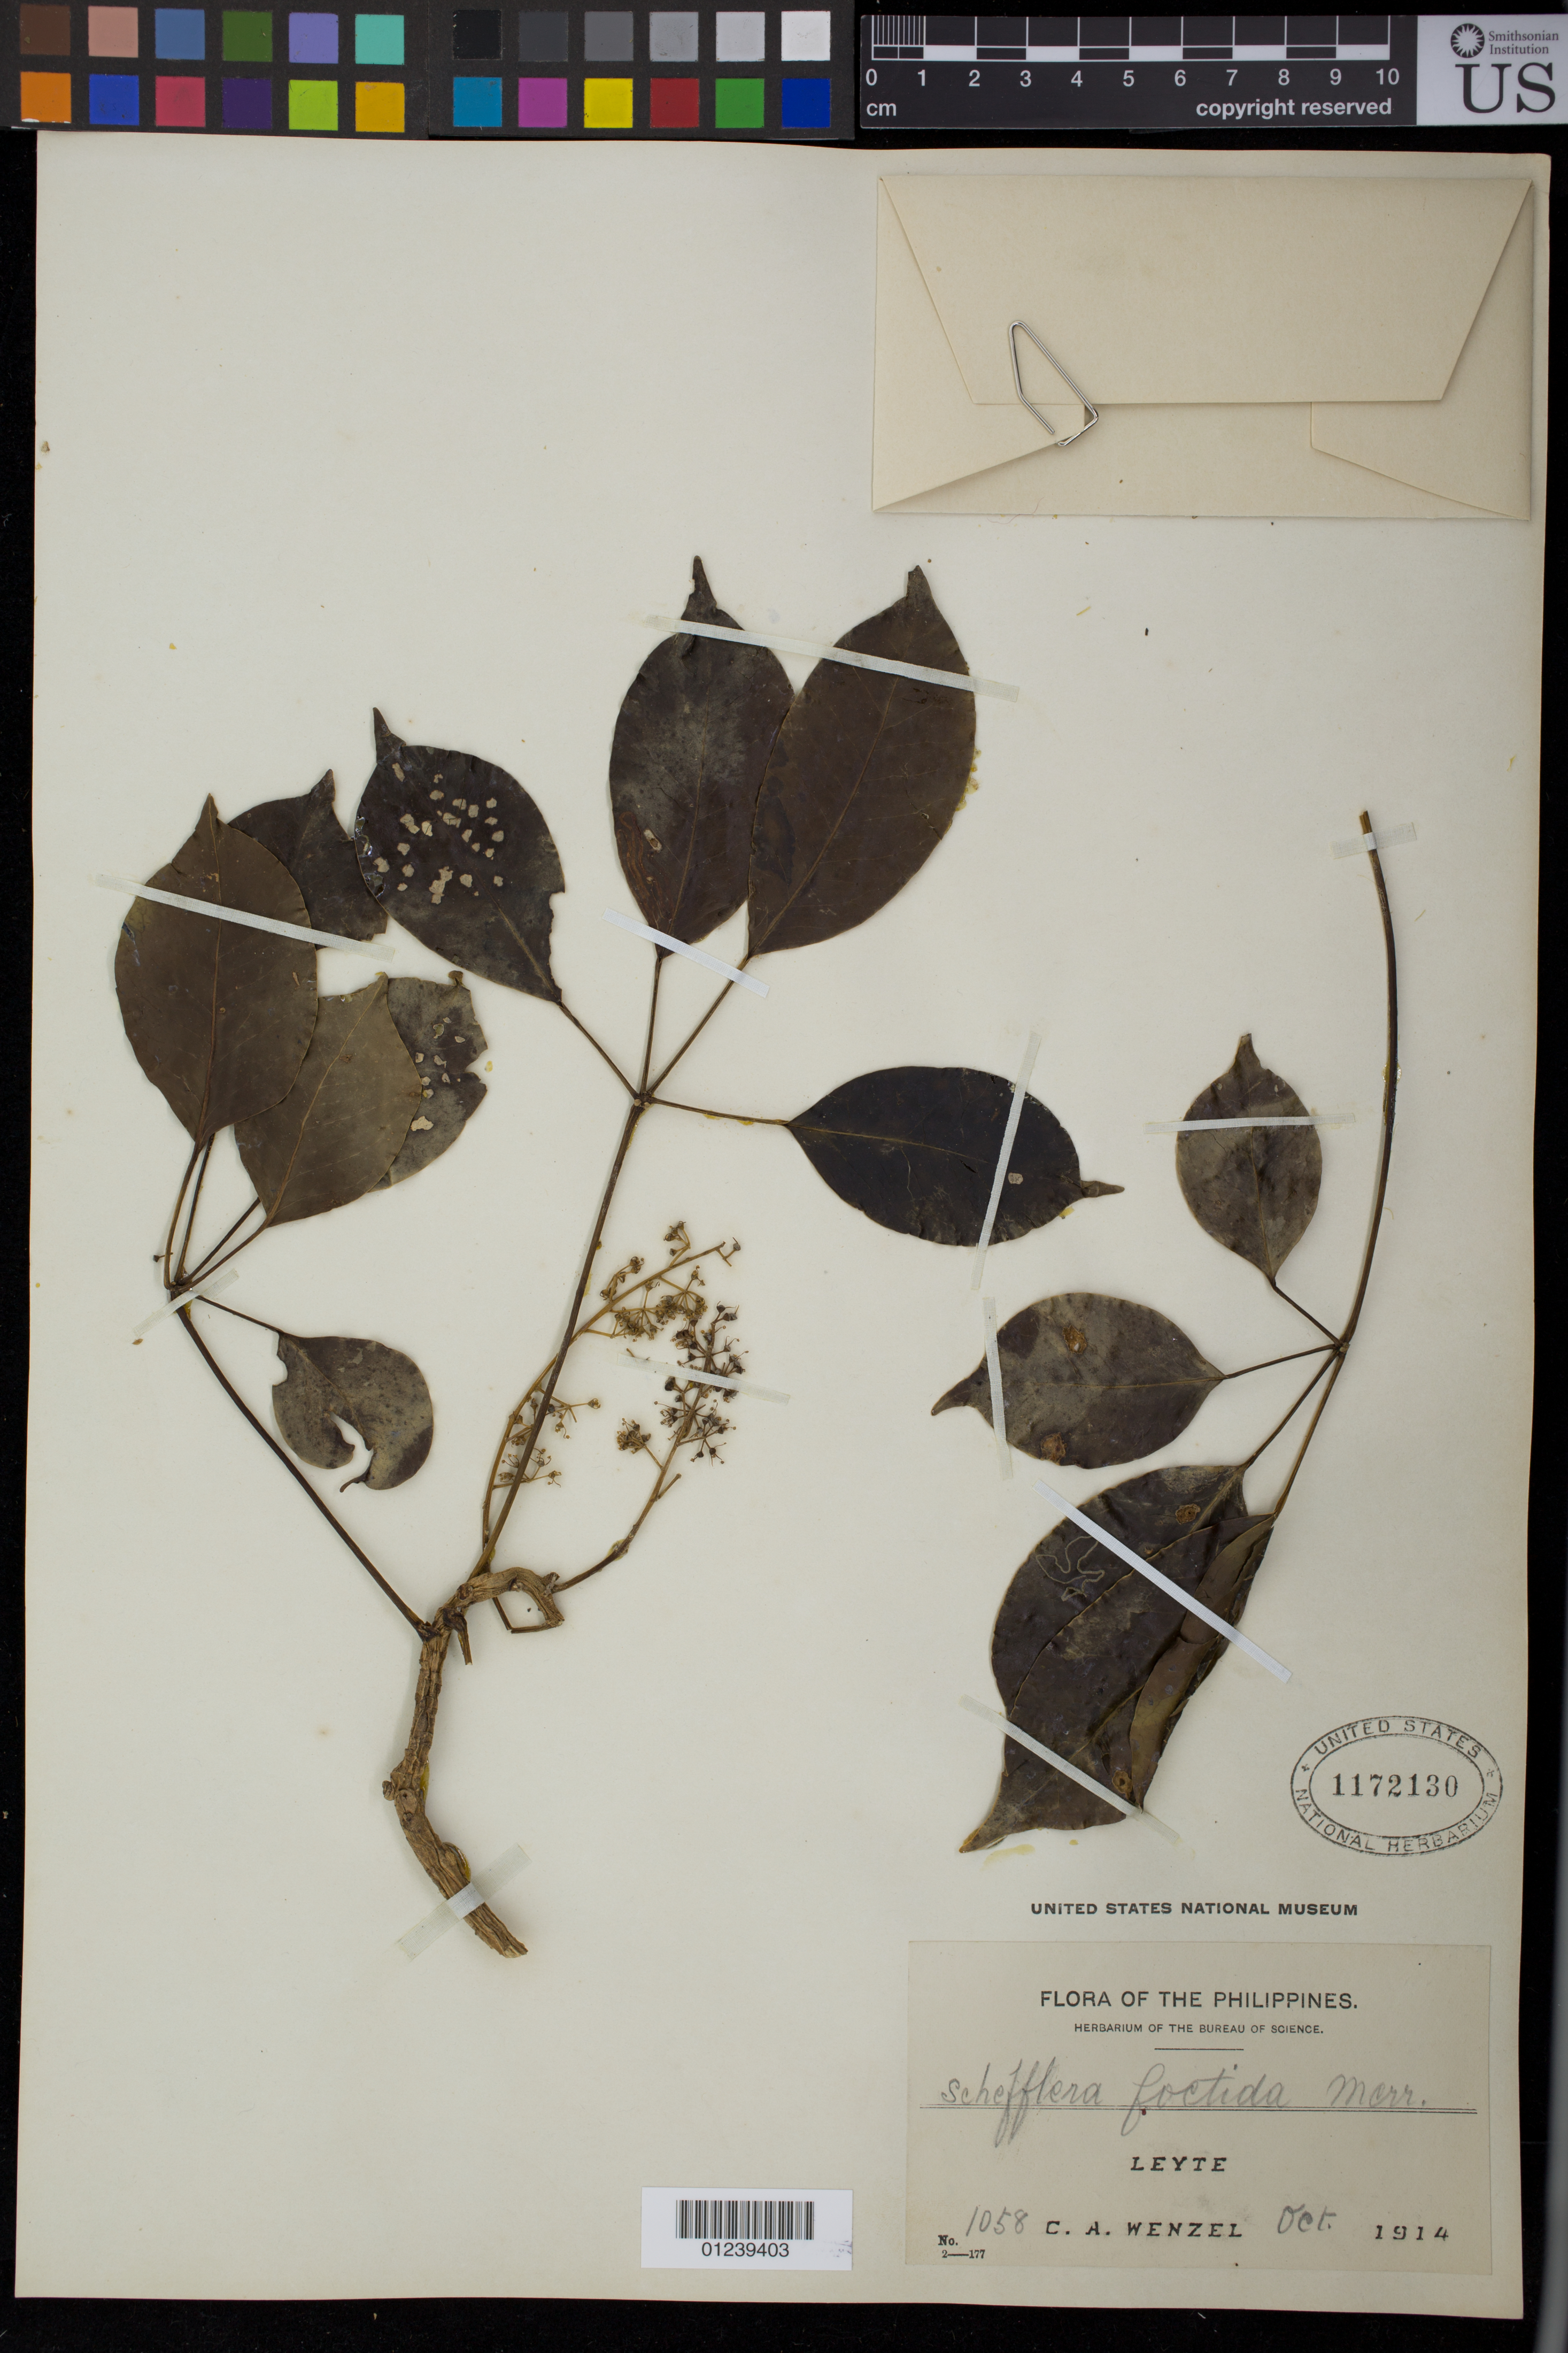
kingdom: Plantae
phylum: Tracheophyta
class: Magnoliopsida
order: Apiales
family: Araliaceae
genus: Schefflera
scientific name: Schefflera foetida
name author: Merr.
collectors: C. Wenzel & C. Wenzel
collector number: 1058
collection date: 1914-10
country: Philippines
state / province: Eastern Visayas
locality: Leyte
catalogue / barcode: US 1172130